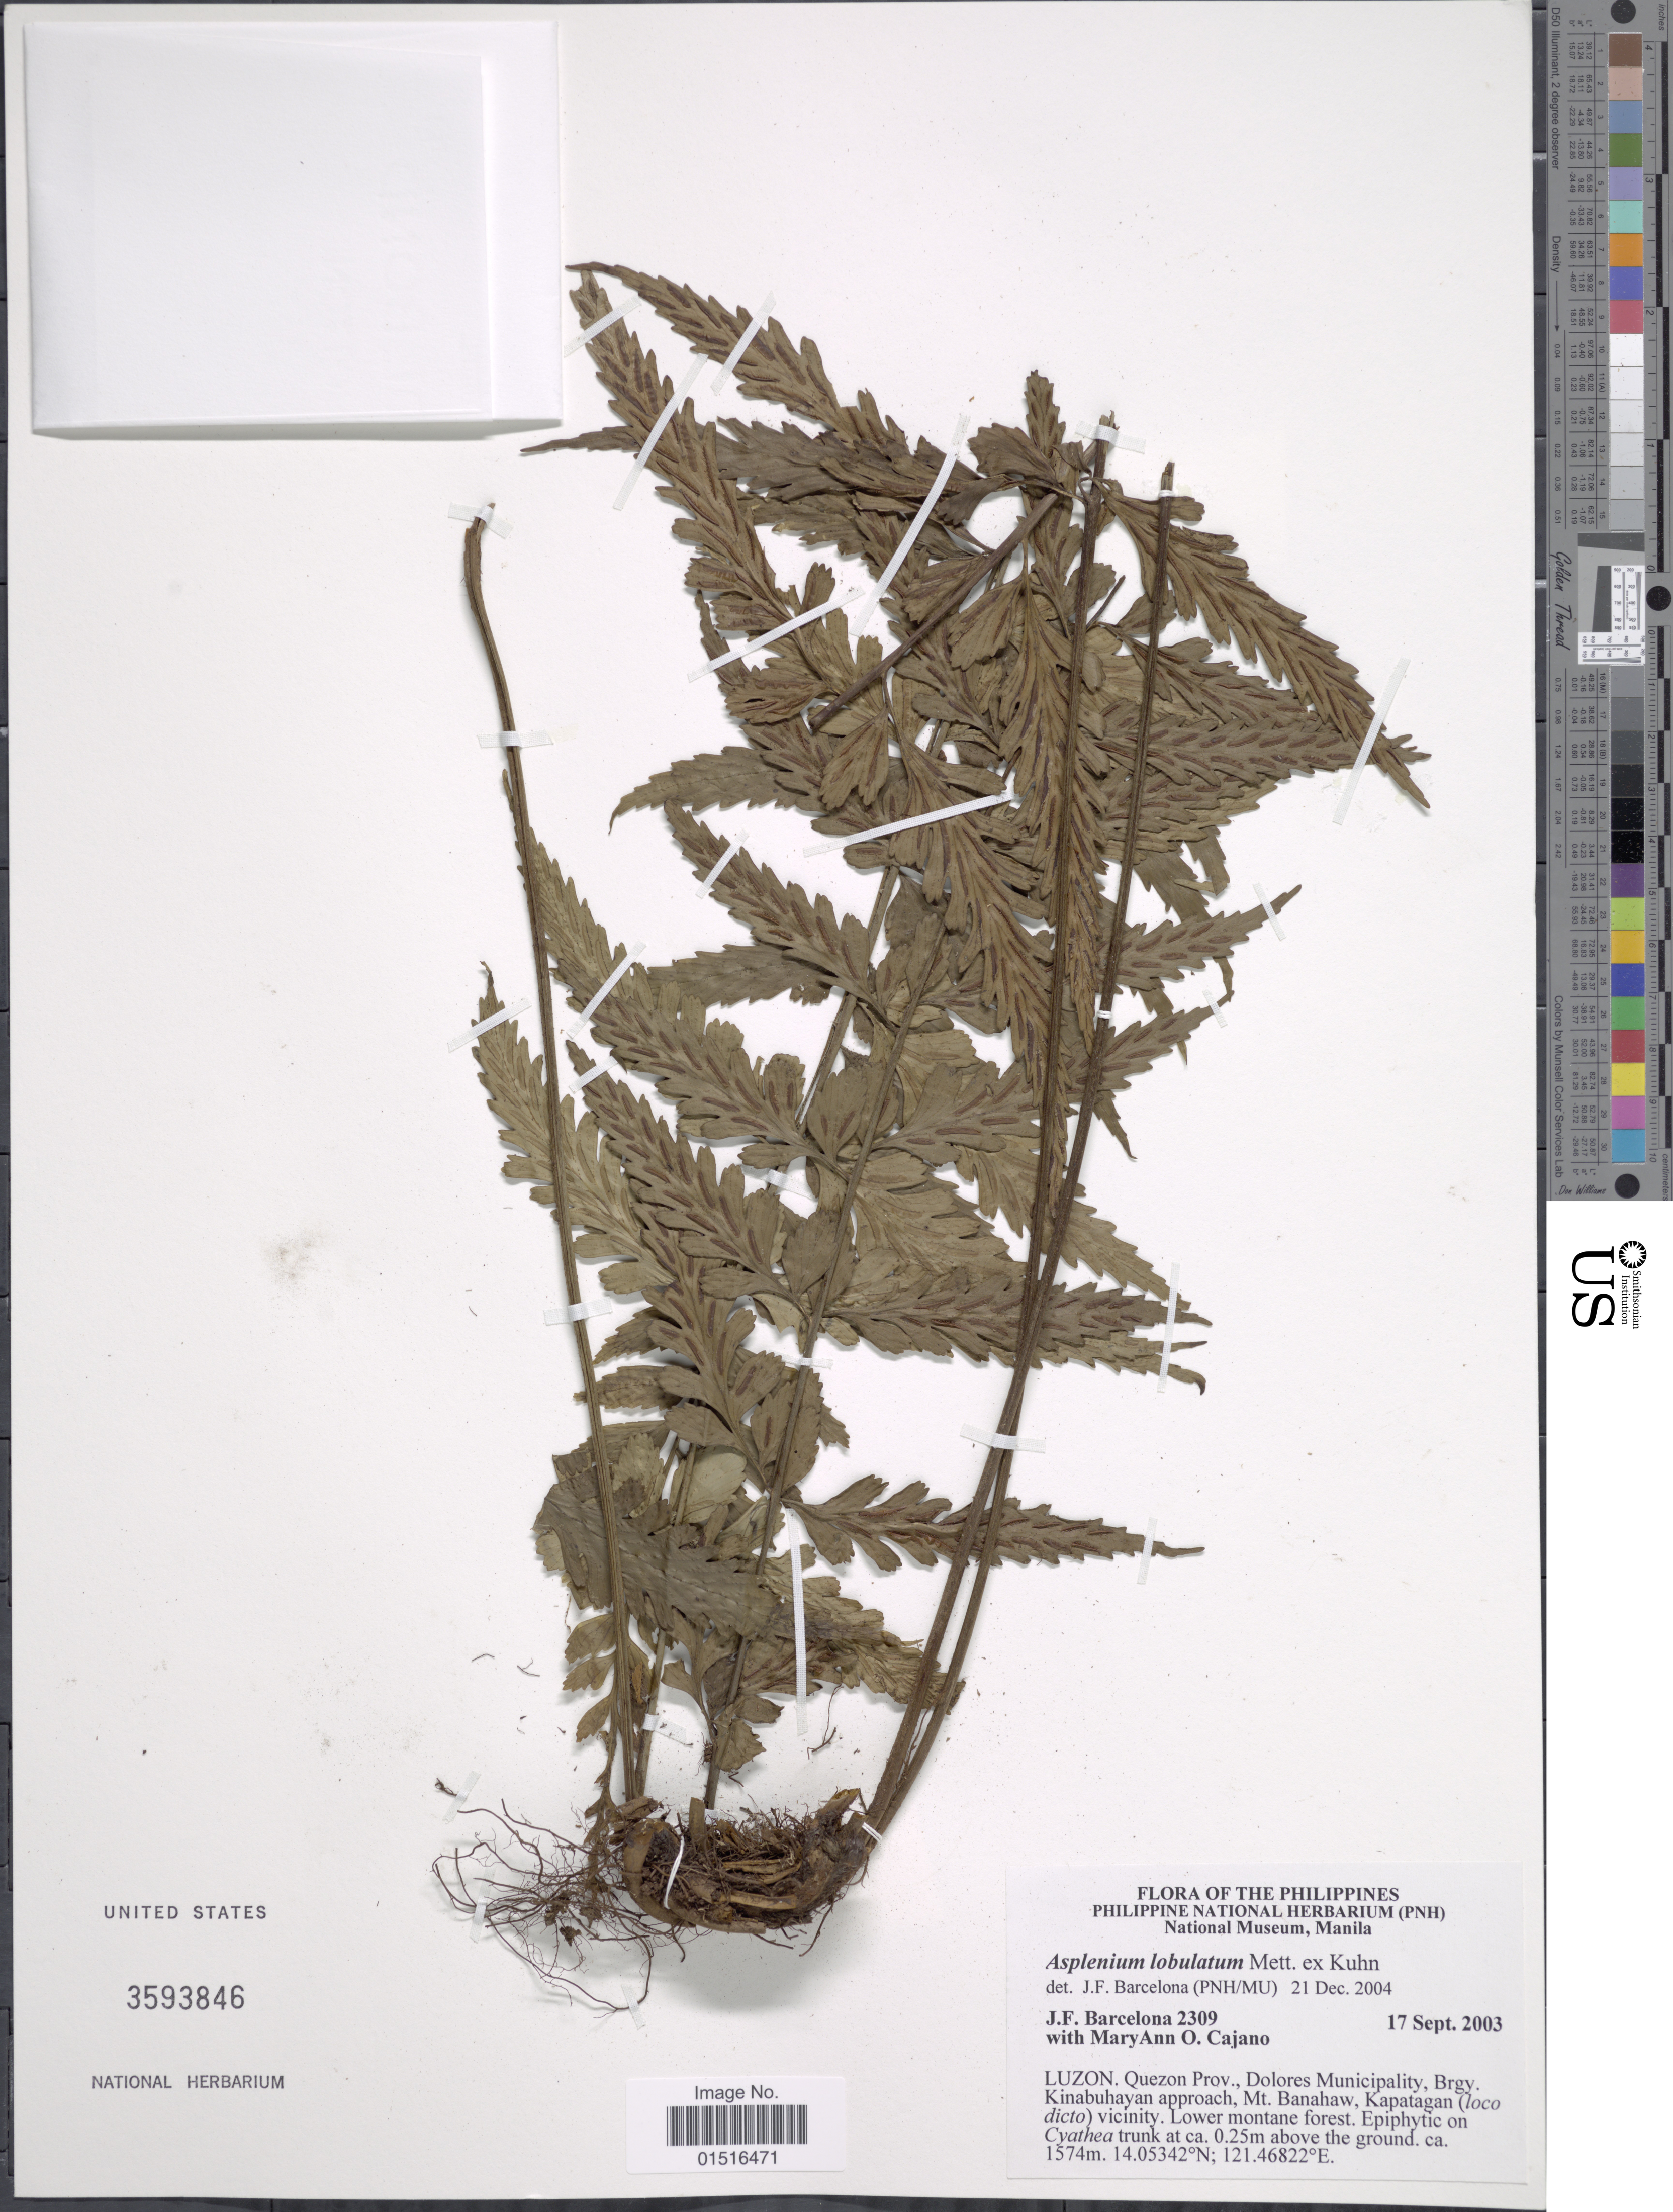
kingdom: Plantae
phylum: Tracheophyta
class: Polypodiopsida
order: Polypodiales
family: Aspleniaceae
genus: Asplenium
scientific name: Asplenium lobulatum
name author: Mett.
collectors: J. F. Barcelona & M. Cajano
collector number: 2309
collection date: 2003-09-17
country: Philippines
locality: Luzon, Quezon Prov., Dolores Municipality, Brgy. Kinabuhayan approach, Mt. Banahaw, Kapatagan (loco dicto) vicinity, lower montane forest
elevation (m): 1574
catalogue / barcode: US 3593846